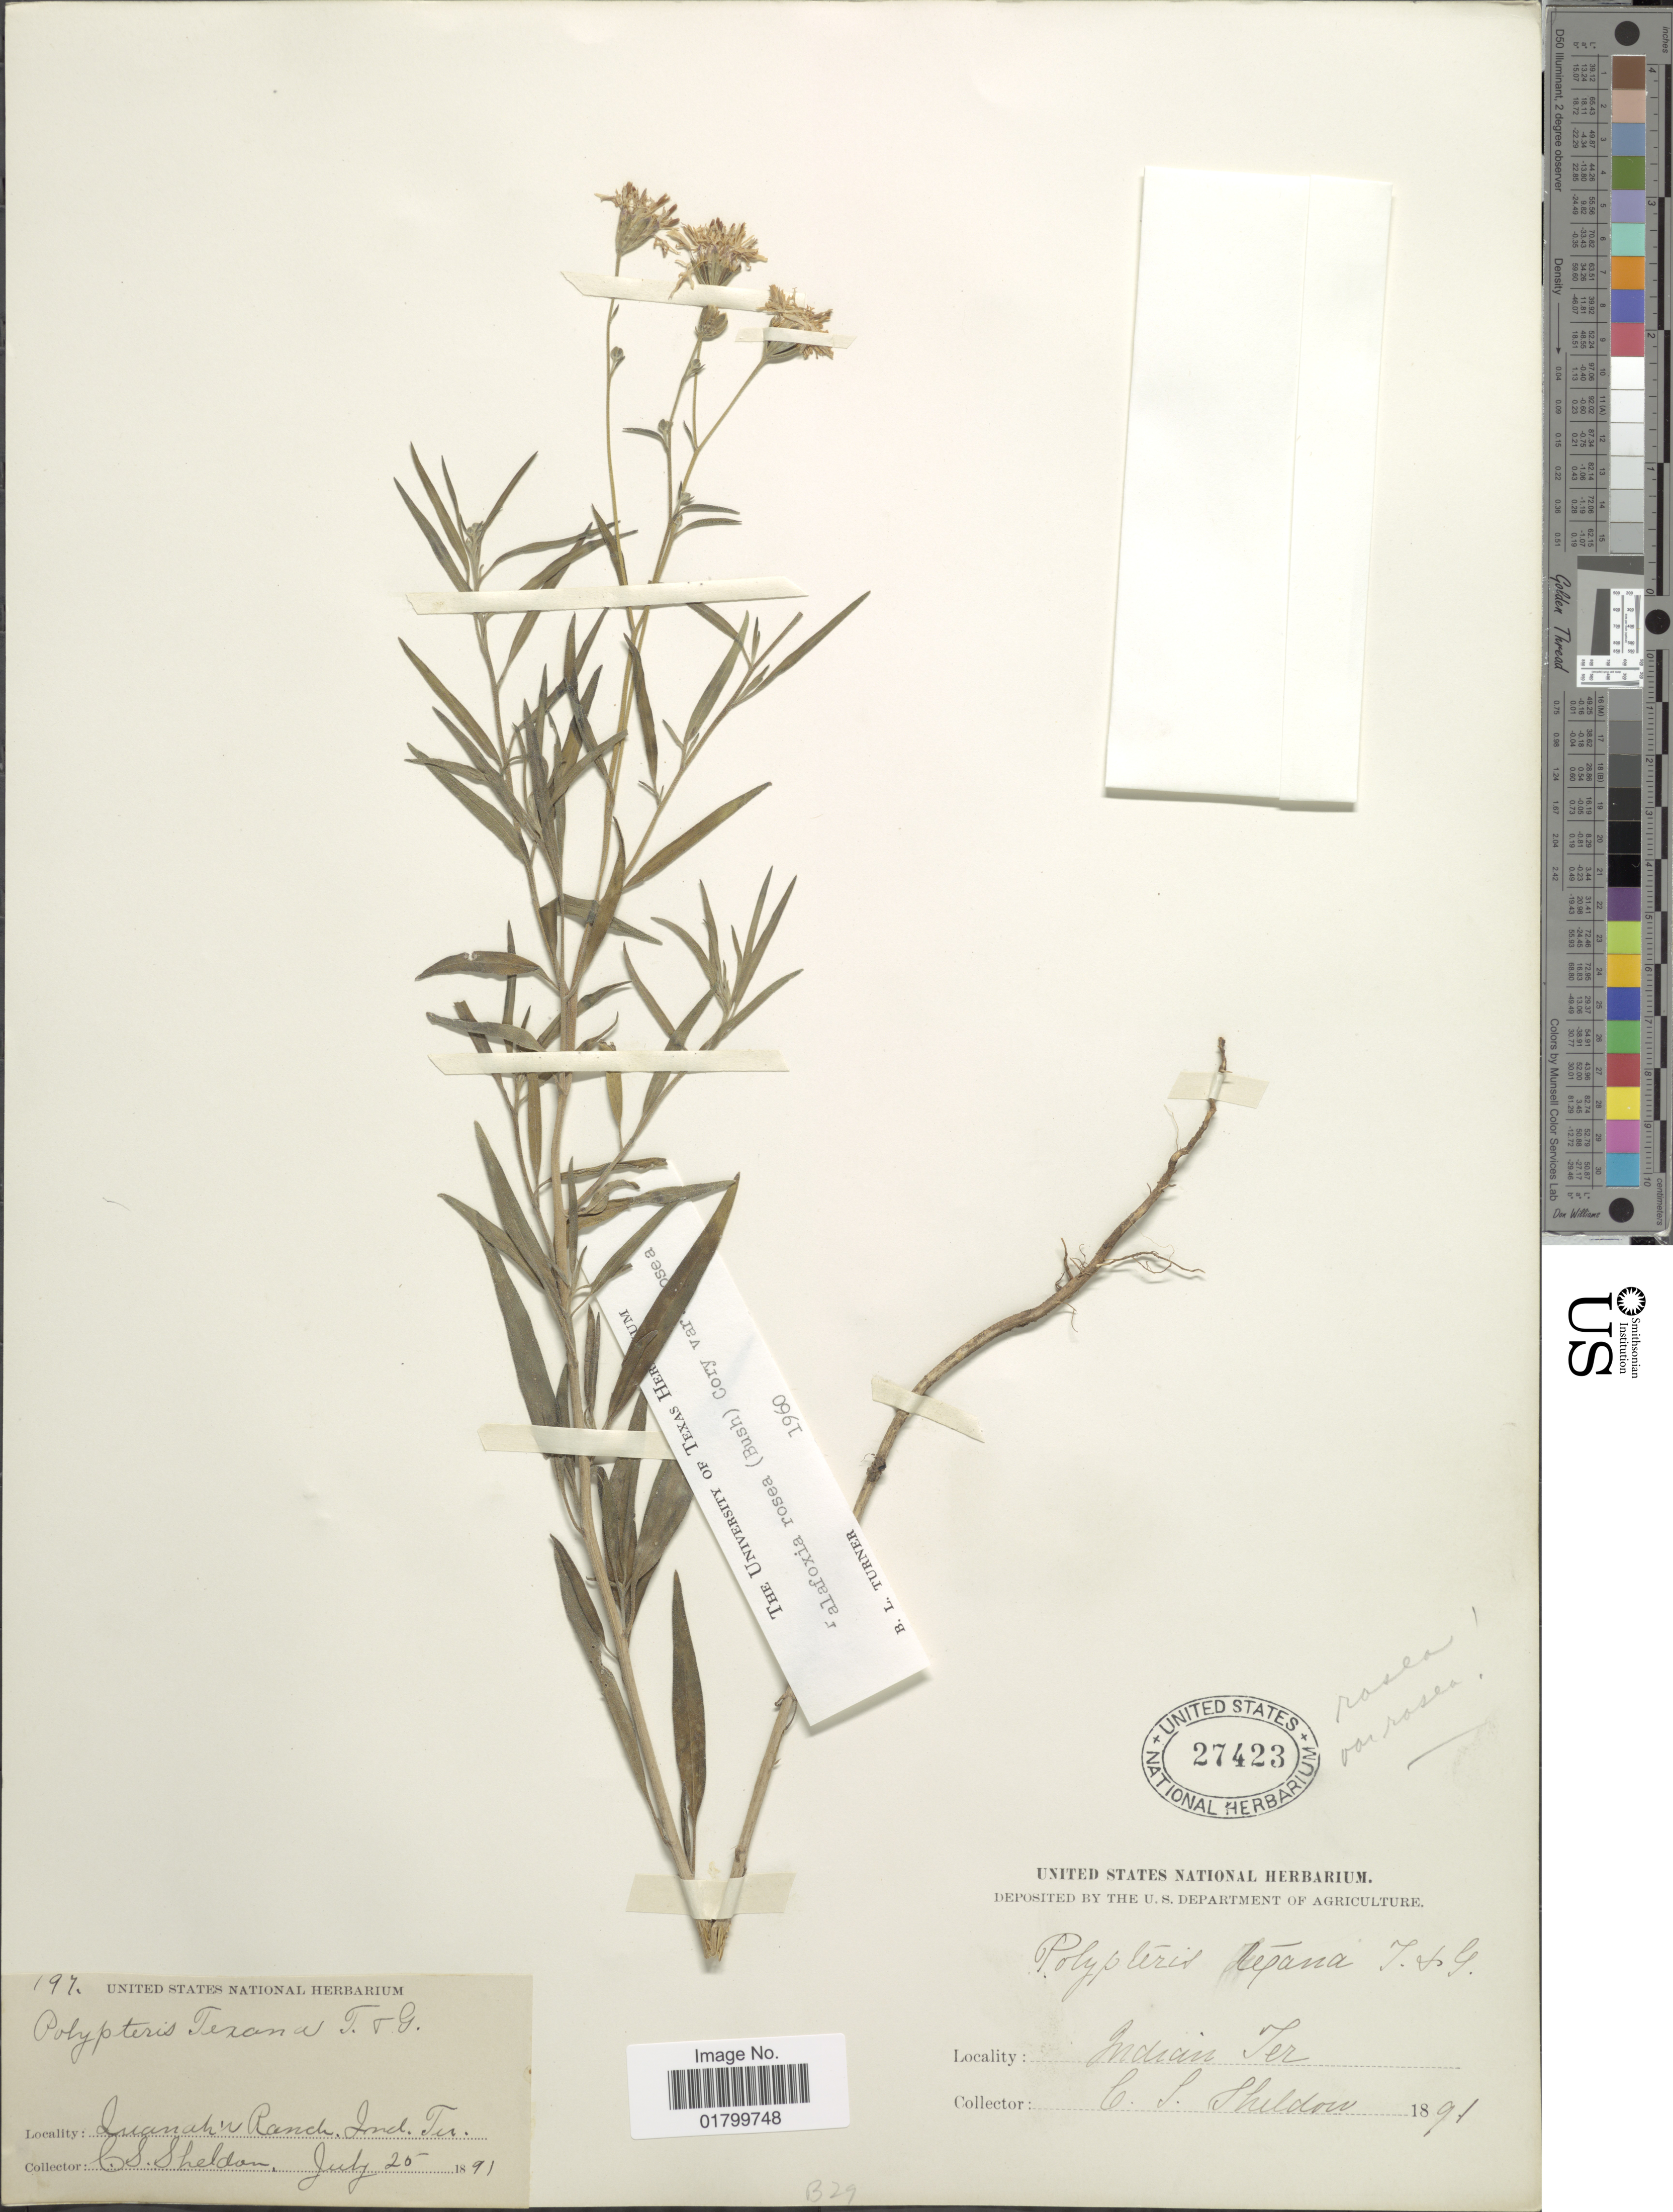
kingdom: Plantae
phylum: Tracheophyta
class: Magnoliopsida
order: Asterales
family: Asteraceae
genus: Palafoxia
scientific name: Palafoxia rosea var. rosea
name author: (Bush) Cory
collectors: C. S. Sheldon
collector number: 197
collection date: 1891-07-25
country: United States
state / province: Oklahoma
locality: Cuanah's Ranch, Ind, Ter.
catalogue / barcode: US 27423